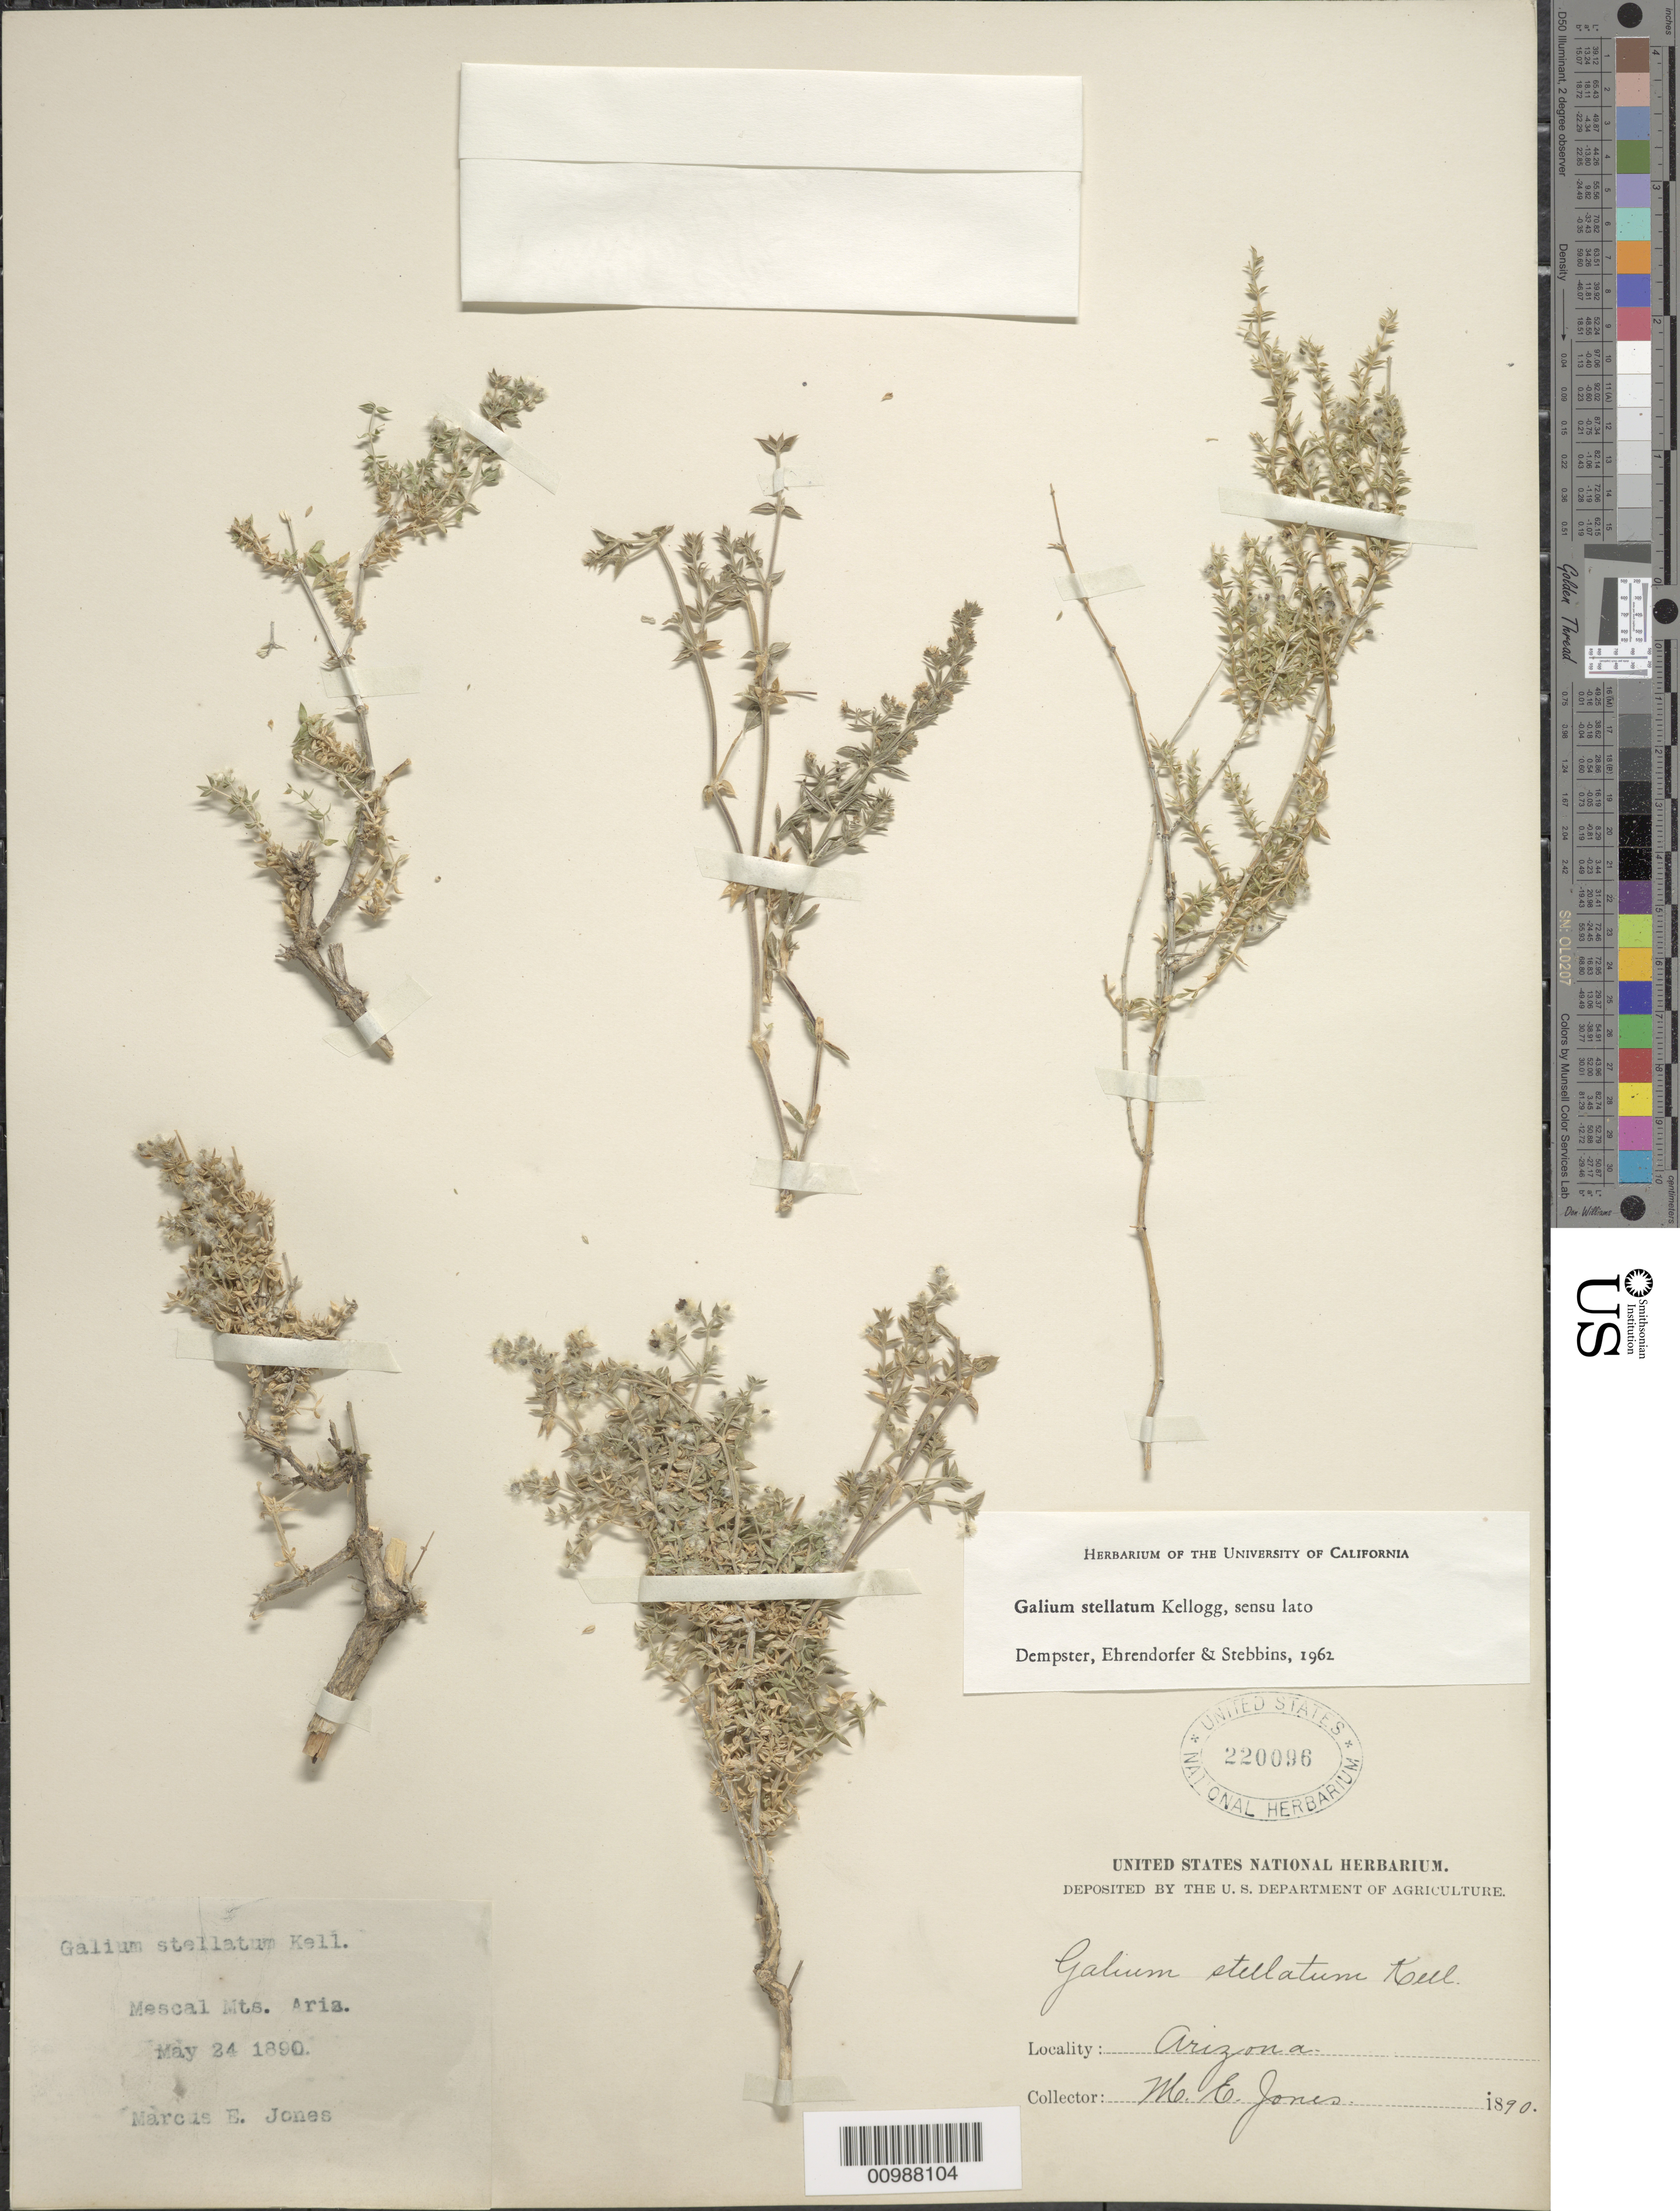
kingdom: Plantae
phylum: Tracheophyta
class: Magnoliopsida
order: Gentianales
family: Rubiaceae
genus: Galium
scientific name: Galium stellatum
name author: Kellogg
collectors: M. E. Jones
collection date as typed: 24 May 1890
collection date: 1890-05-24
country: United States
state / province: Arizona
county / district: Gila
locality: Mescal Mountains.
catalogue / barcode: US 220096